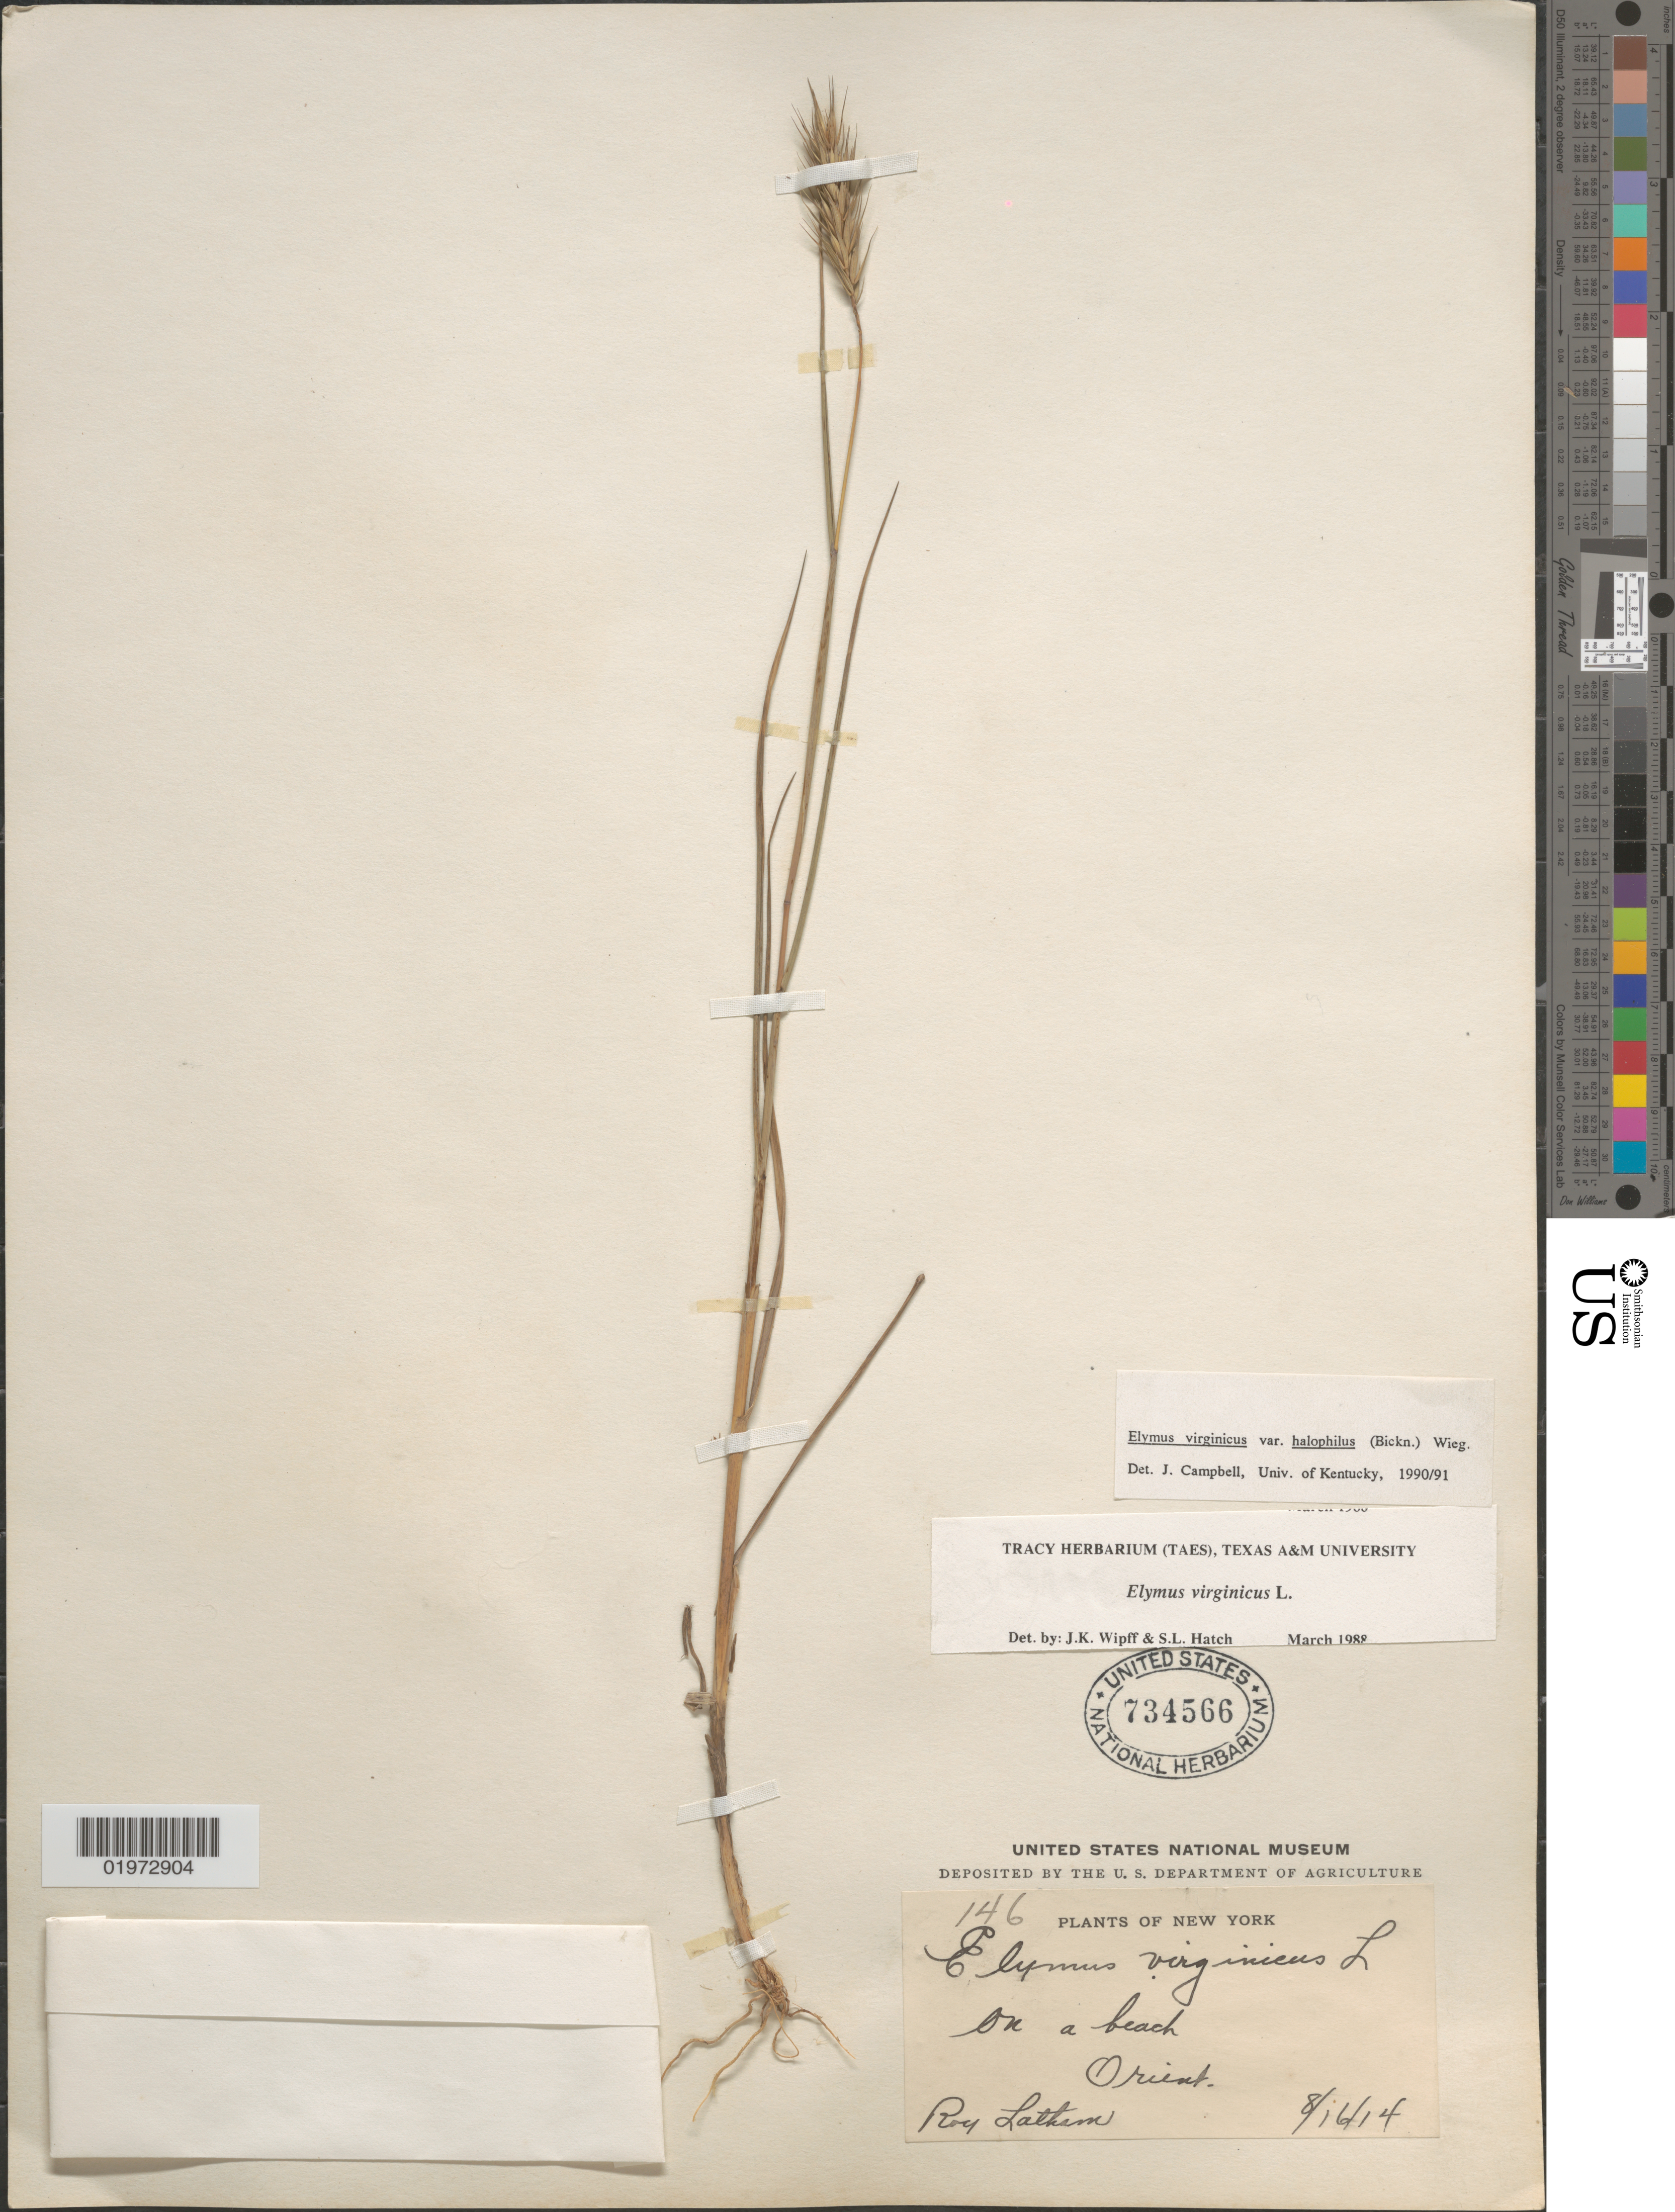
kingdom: Plantae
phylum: Tracheophyta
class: Liliopsida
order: Poales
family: Poaceae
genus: Elymus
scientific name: Elymus virginicus var. halophilus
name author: L.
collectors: R. Latham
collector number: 146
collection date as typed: Transcribed d/m/y: 16/8/14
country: United States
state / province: New York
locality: On a beach. Orient.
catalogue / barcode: US 734566